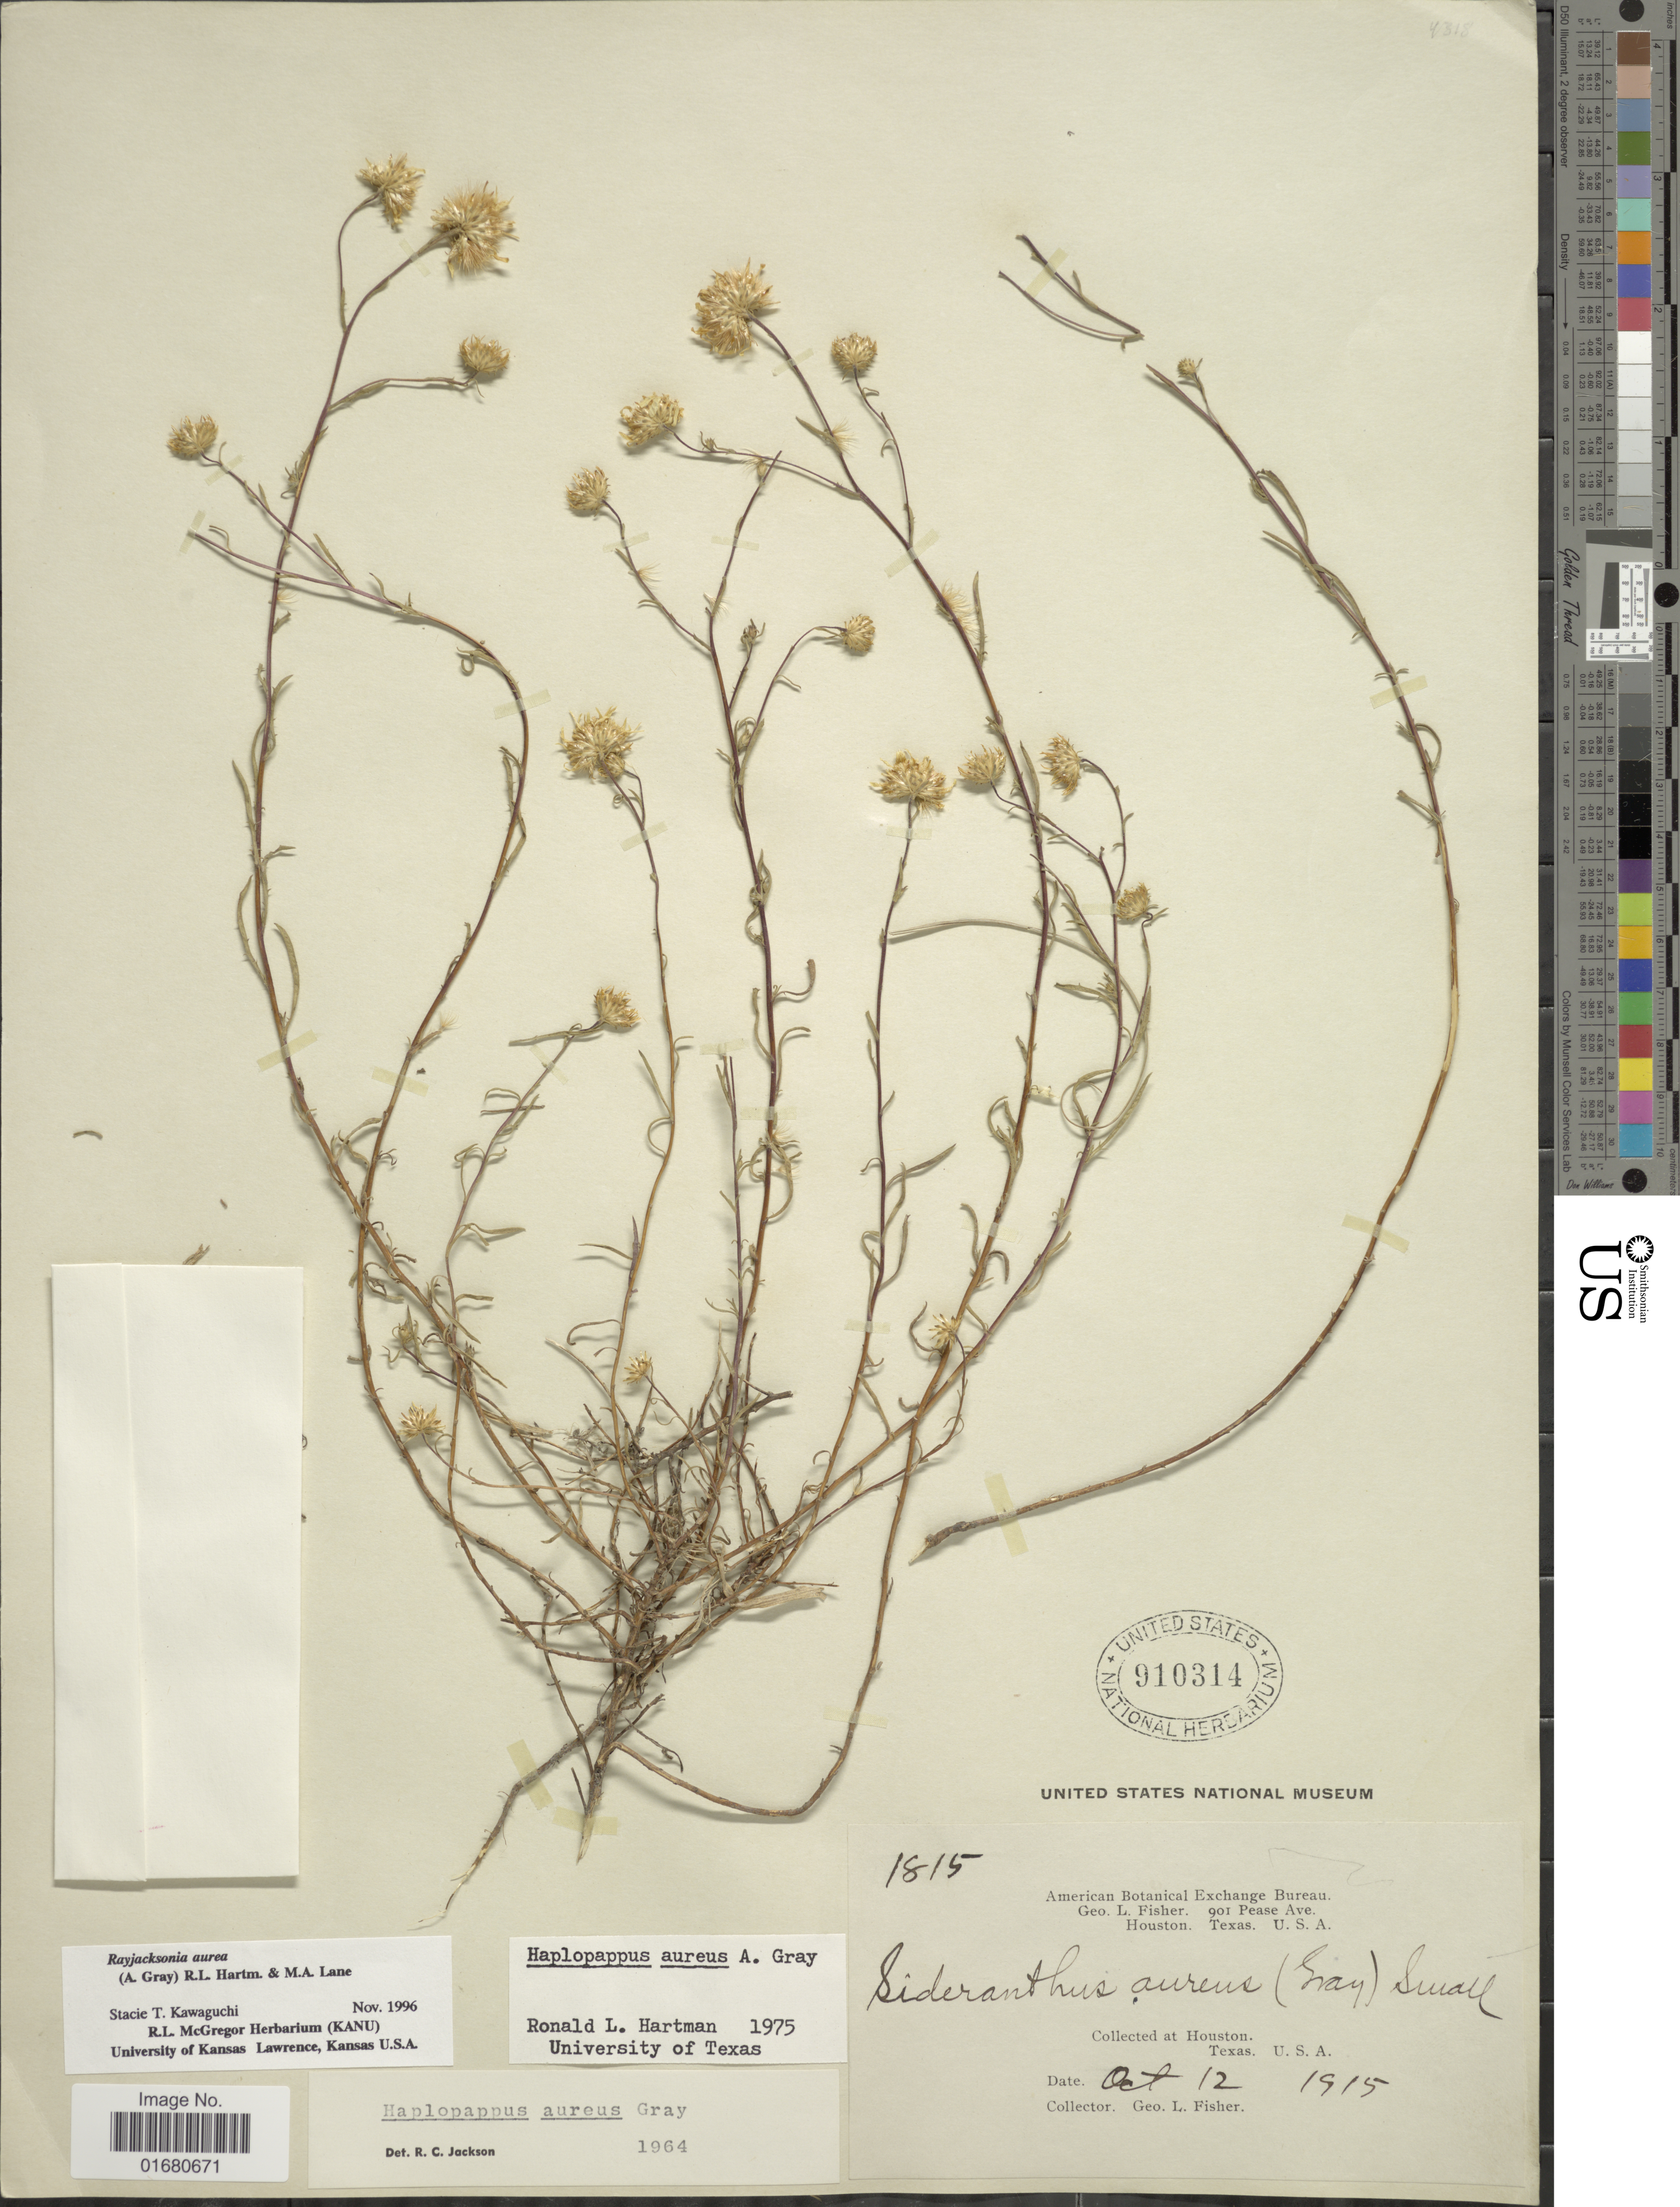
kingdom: Plantae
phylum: Tracheophyta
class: Magnoliopsida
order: Asterales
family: Asteraceae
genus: Rayjacksonia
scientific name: Rayjacksonia annua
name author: (Rydb.) R.L. Hartm. & M.A. Lane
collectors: G. L. Fisher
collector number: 1815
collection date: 1915-10-12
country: United States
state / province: Texas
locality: Houston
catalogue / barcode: US 910314